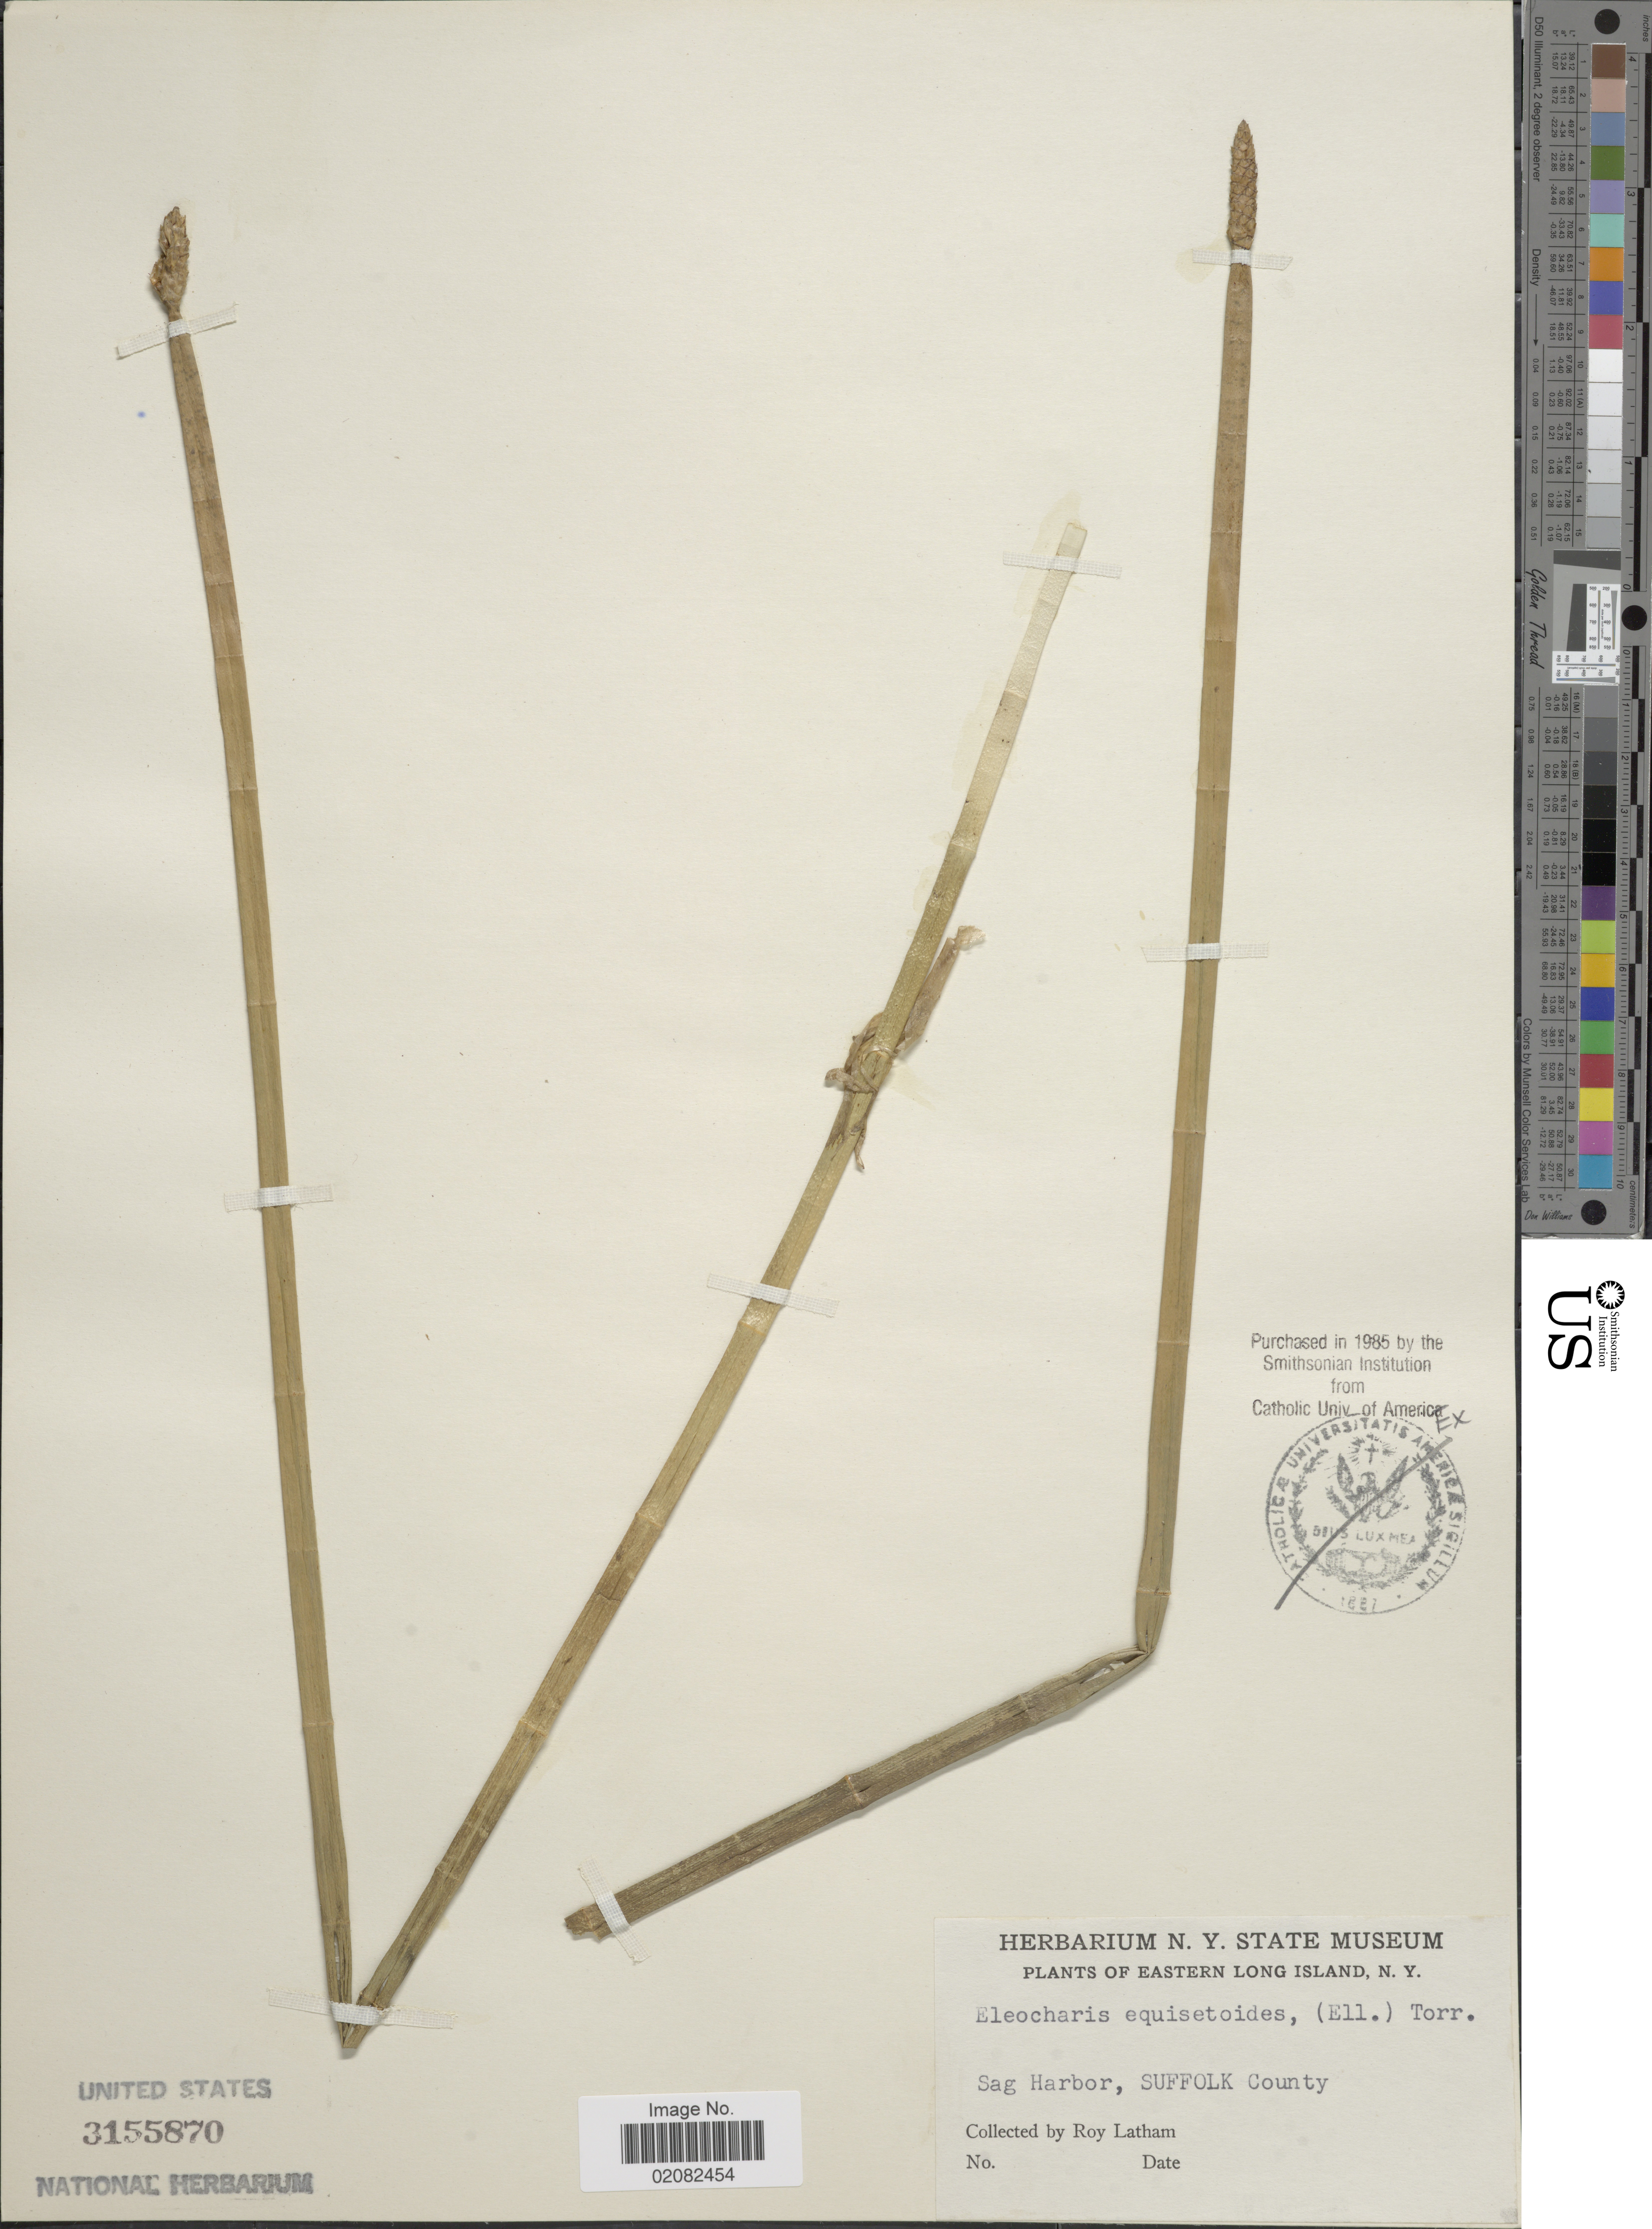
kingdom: Plantae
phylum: Tracheophyta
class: Liliopsida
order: Poales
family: Cyperaceae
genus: Eleocharis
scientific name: Eleocharis equisetoides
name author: (Elliott) Torr.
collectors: R. Latham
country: United States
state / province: New York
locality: Eastern Long Island, N,Y,, Sag Harbor, Suffolk County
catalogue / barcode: US 3155870